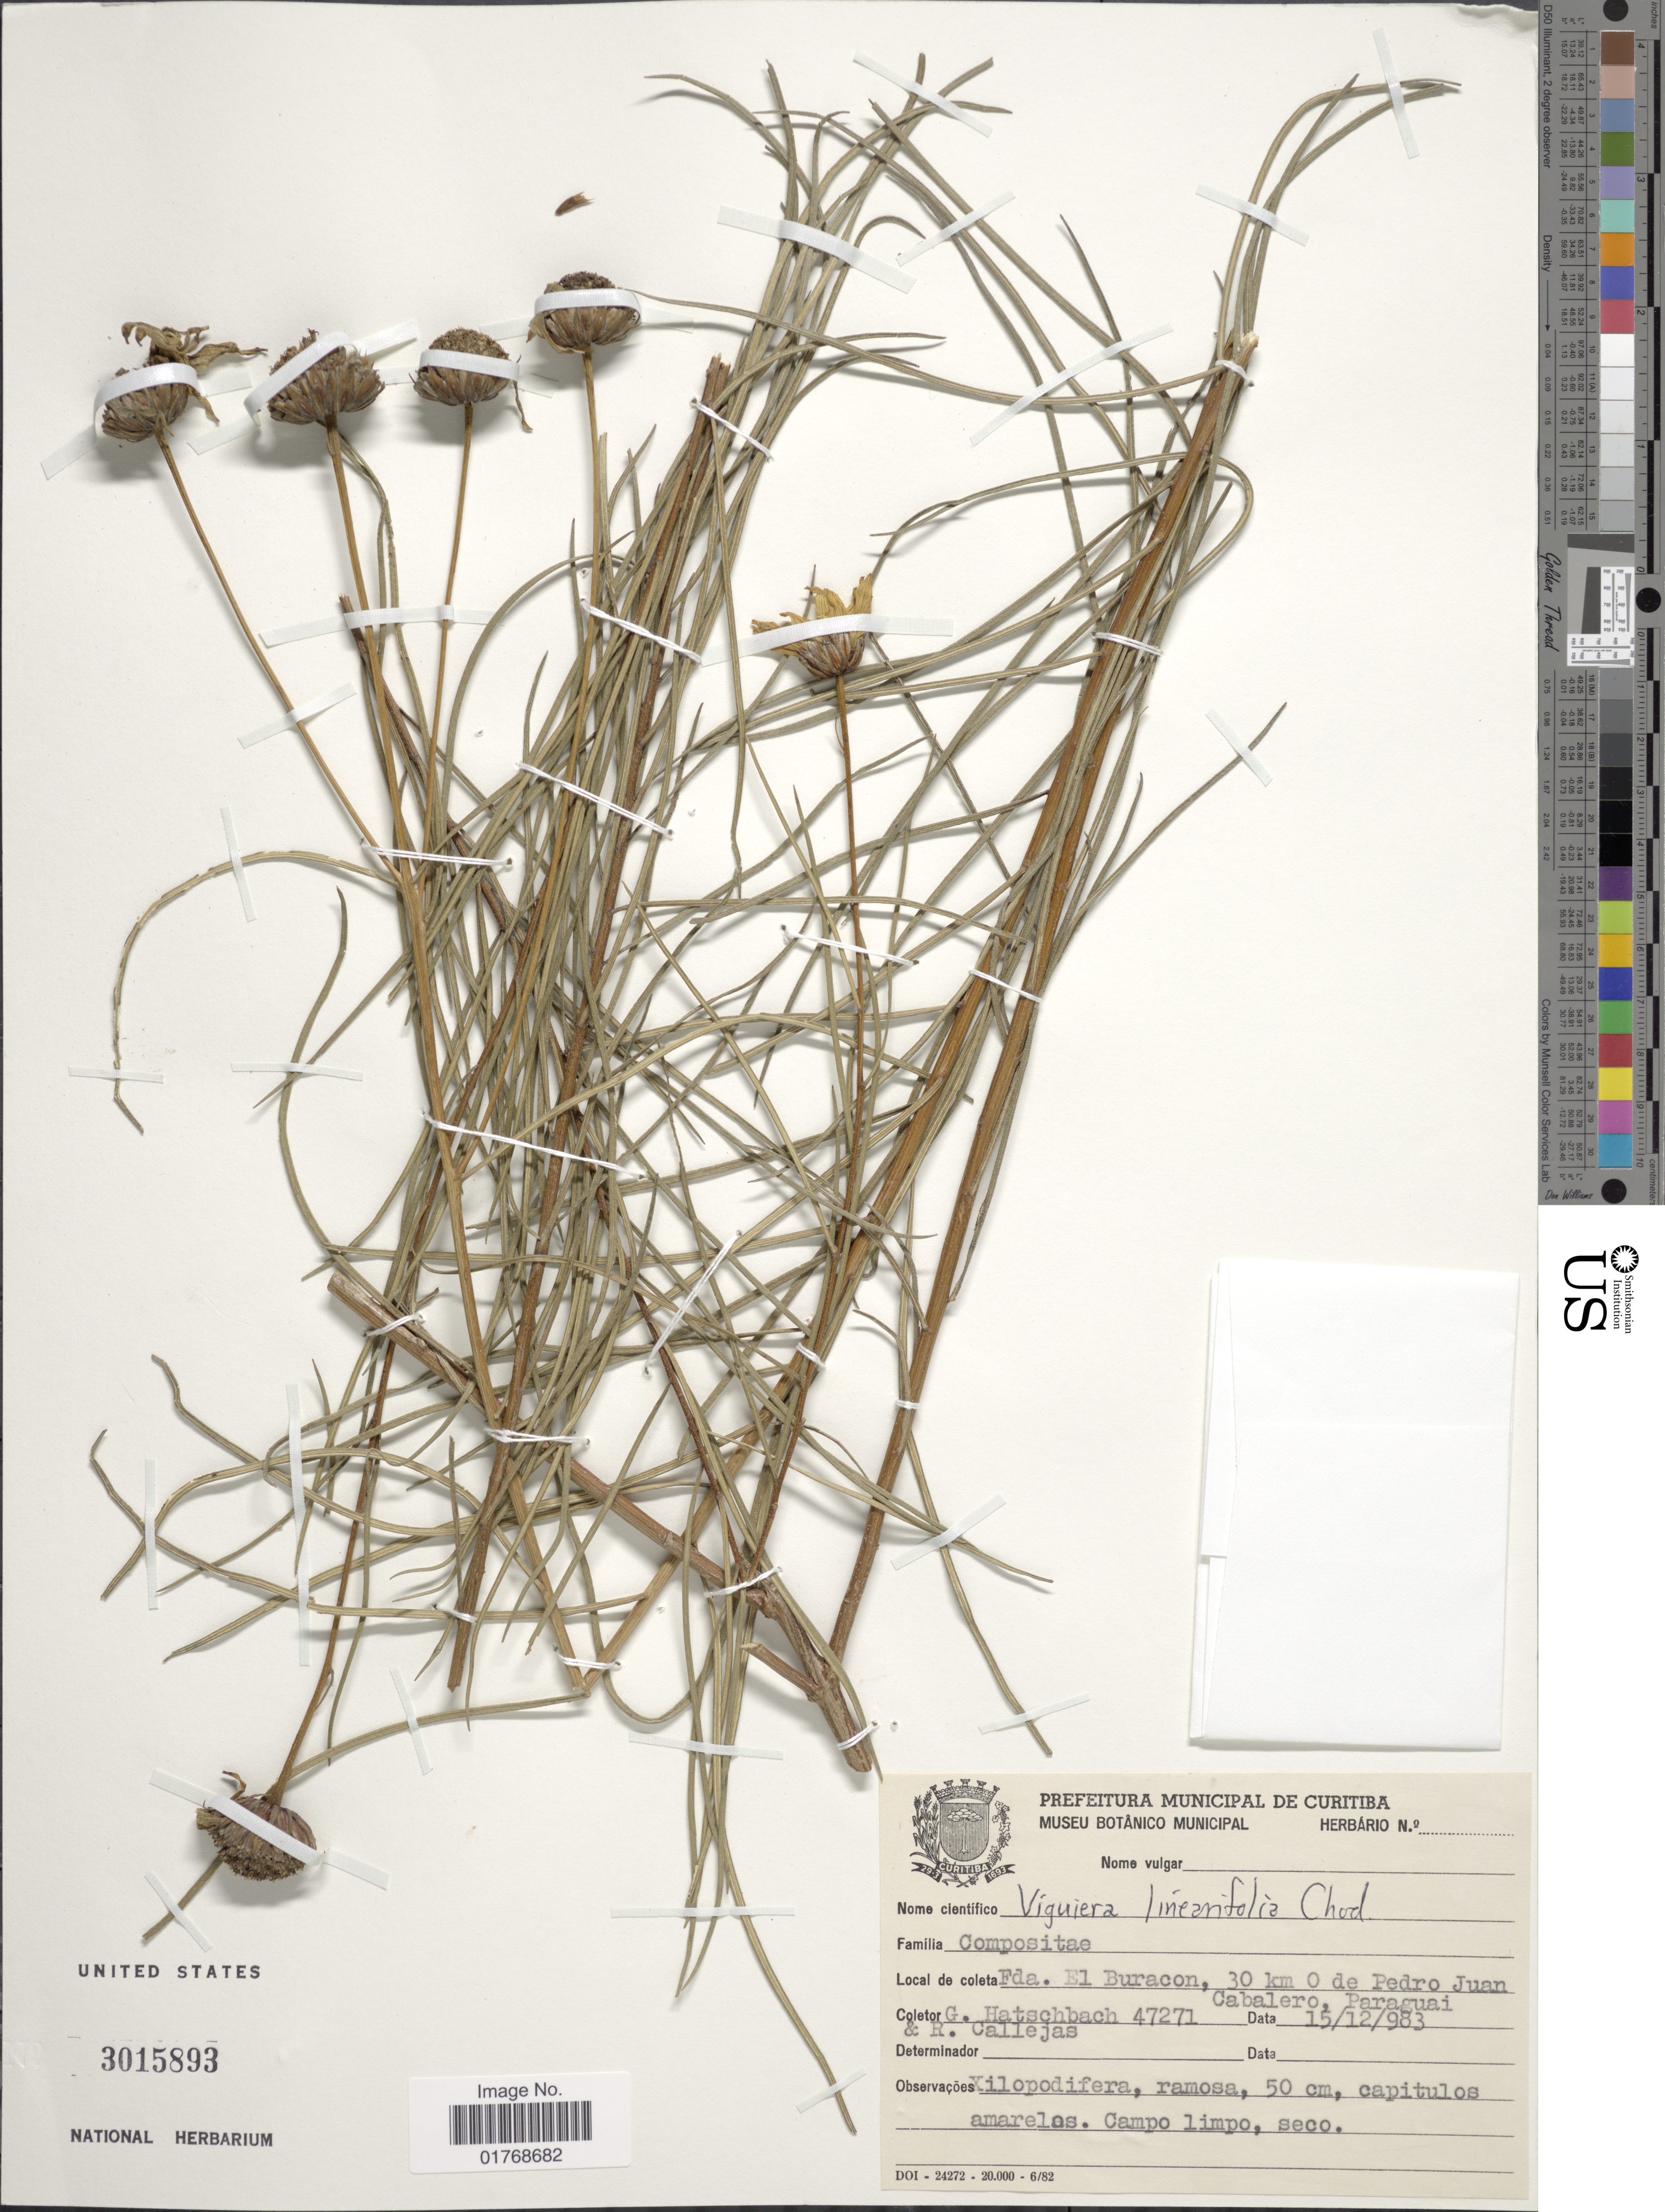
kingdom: Plantae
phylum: Tracheophyta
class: Magnoliopsida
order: Asterales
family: Asteraceae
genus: Viguiera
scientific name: Viguiera linearifolia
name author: Chodat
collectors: G. Hatschbach & R. Callejas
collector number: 47271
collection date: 1983-12-15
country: Paraguay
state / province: Paraguari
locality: Fda. El Buracon, 30 km O de Pedro Juan, Cabalero, Paraguai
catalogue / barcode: US 3015893